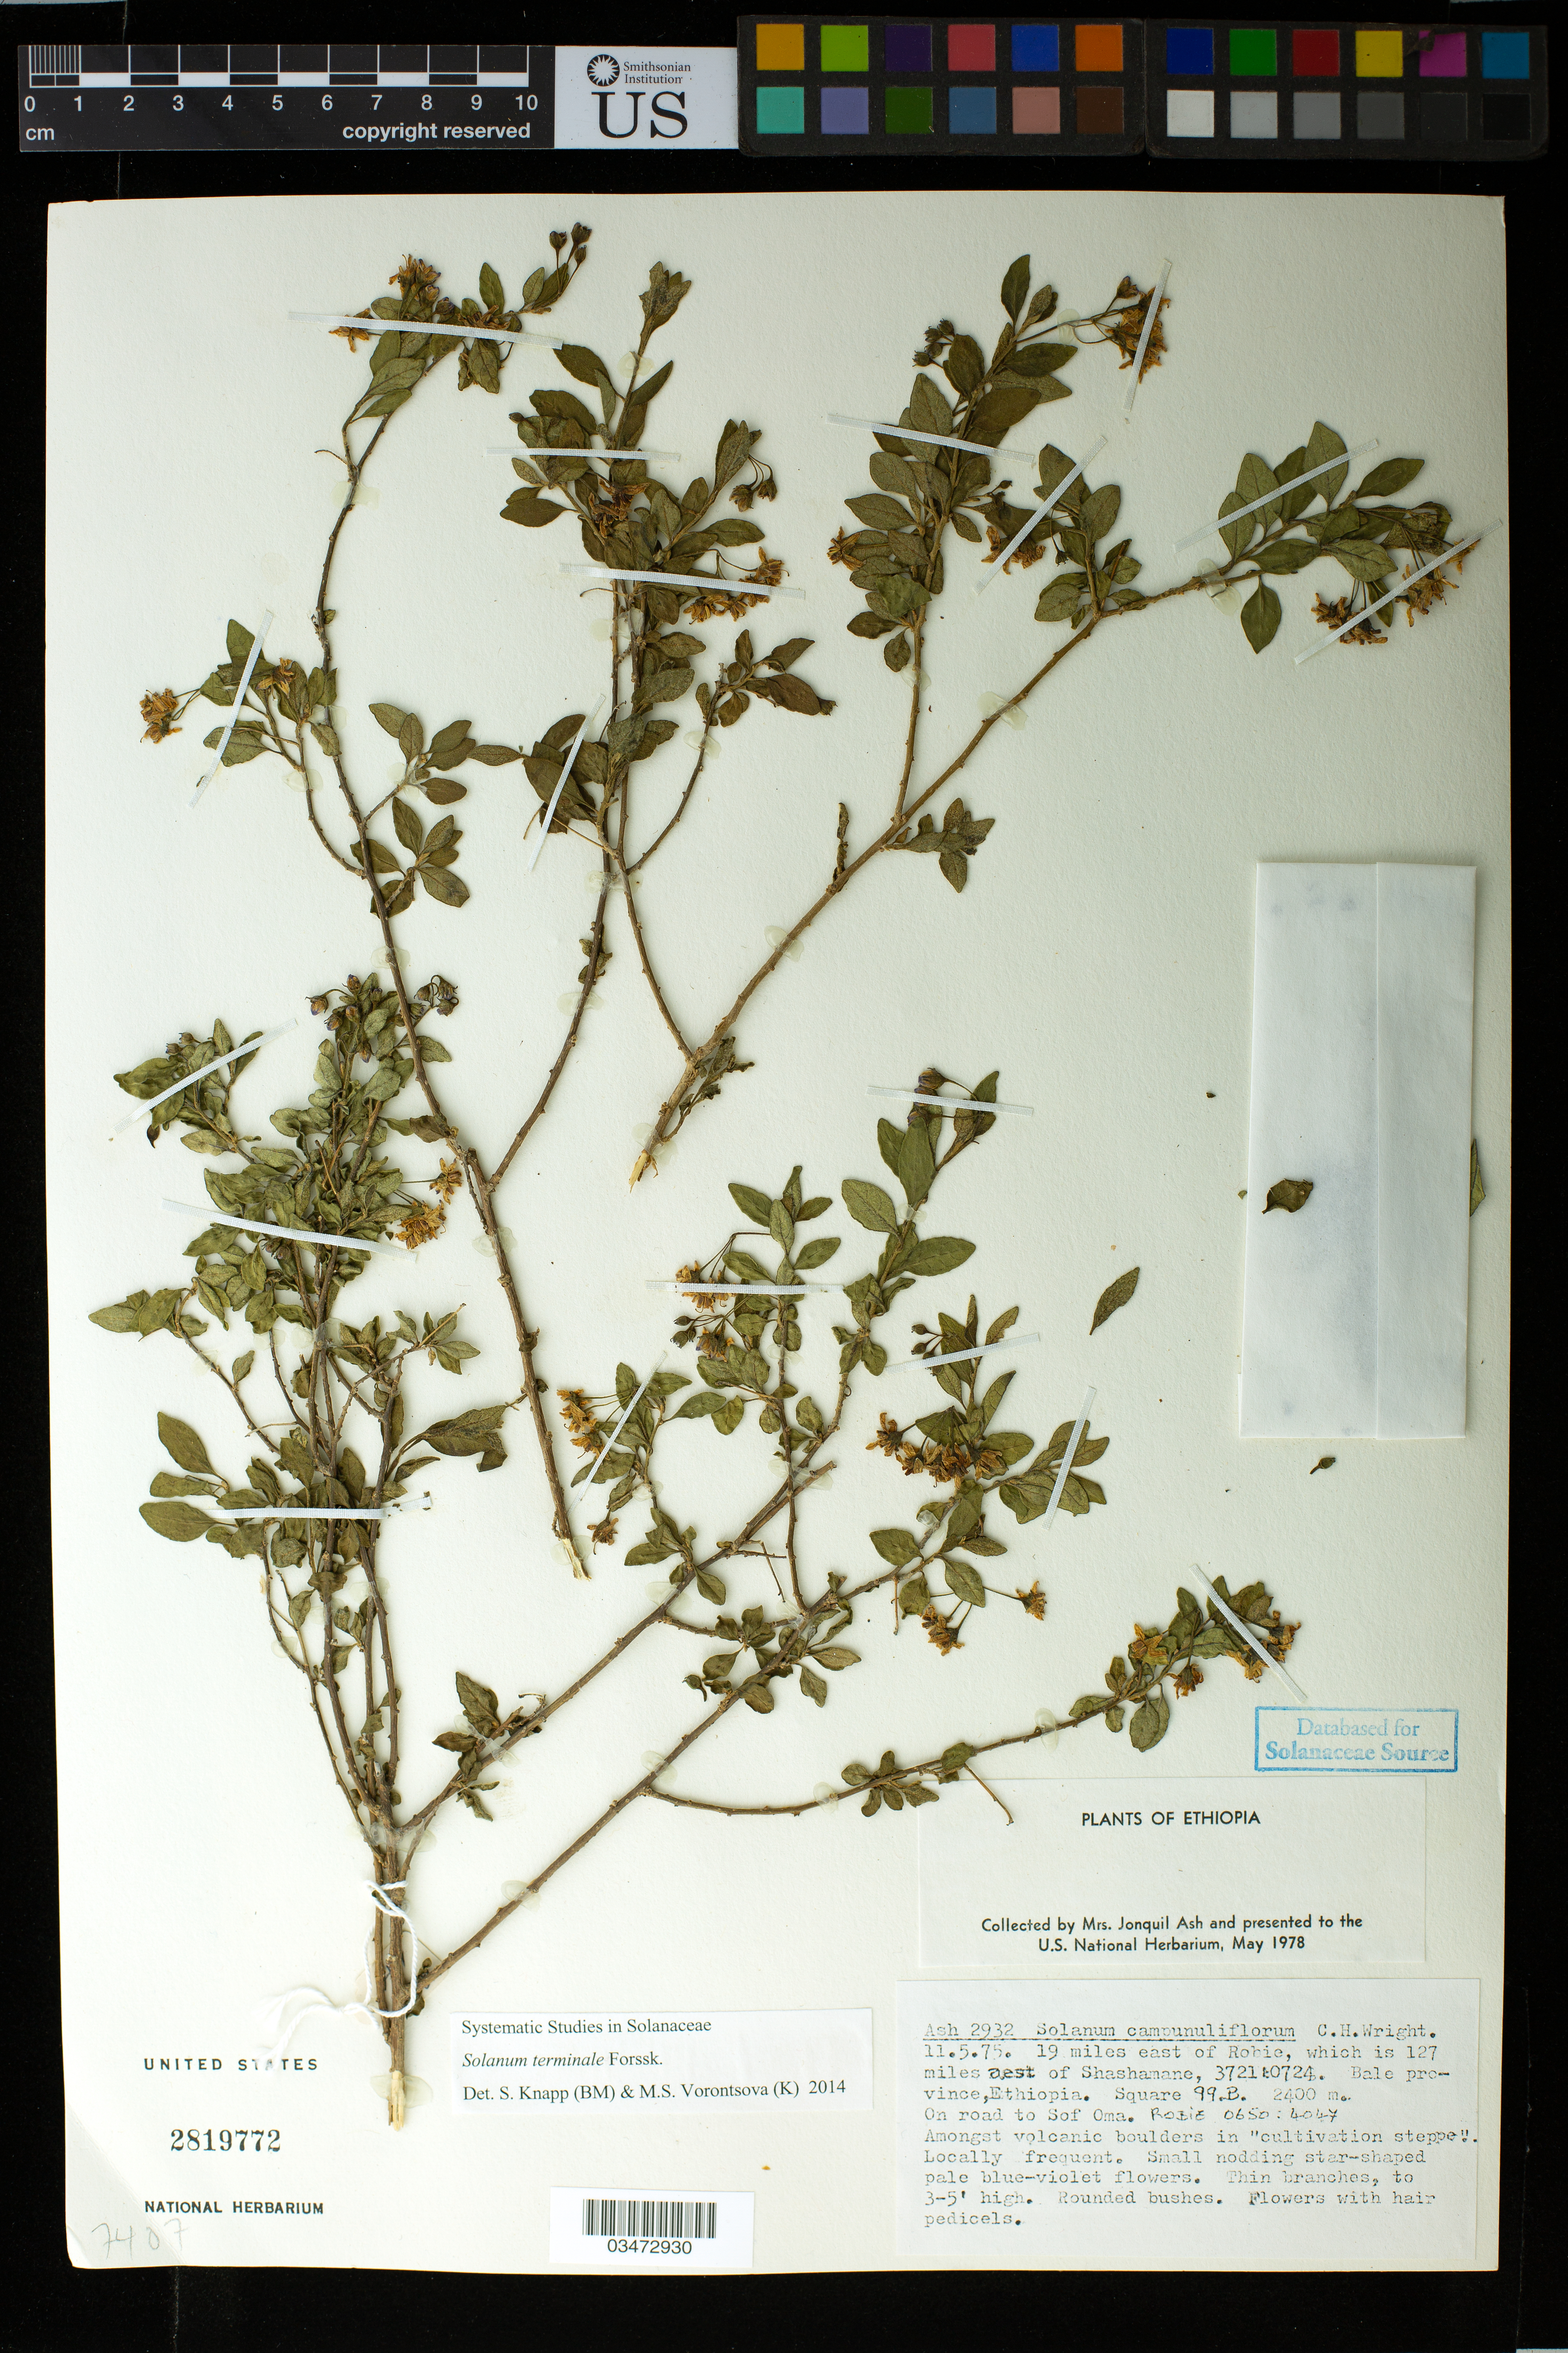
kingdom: Plantae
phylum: Tracheophyta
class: Magnoliopsida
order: Solanales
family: Solanaceae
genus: Solanum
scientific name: Solanum campunuliflorum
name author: C.H. Wright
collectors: J. Ash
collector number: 2932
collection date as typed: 11 May 1975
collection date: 1975-05-11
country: Ethiopia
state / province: Oromiya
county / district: Bale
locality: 19 mi E of Robie, 127 mi E of Shashamane.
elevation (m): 2400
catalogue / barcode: US 2819772